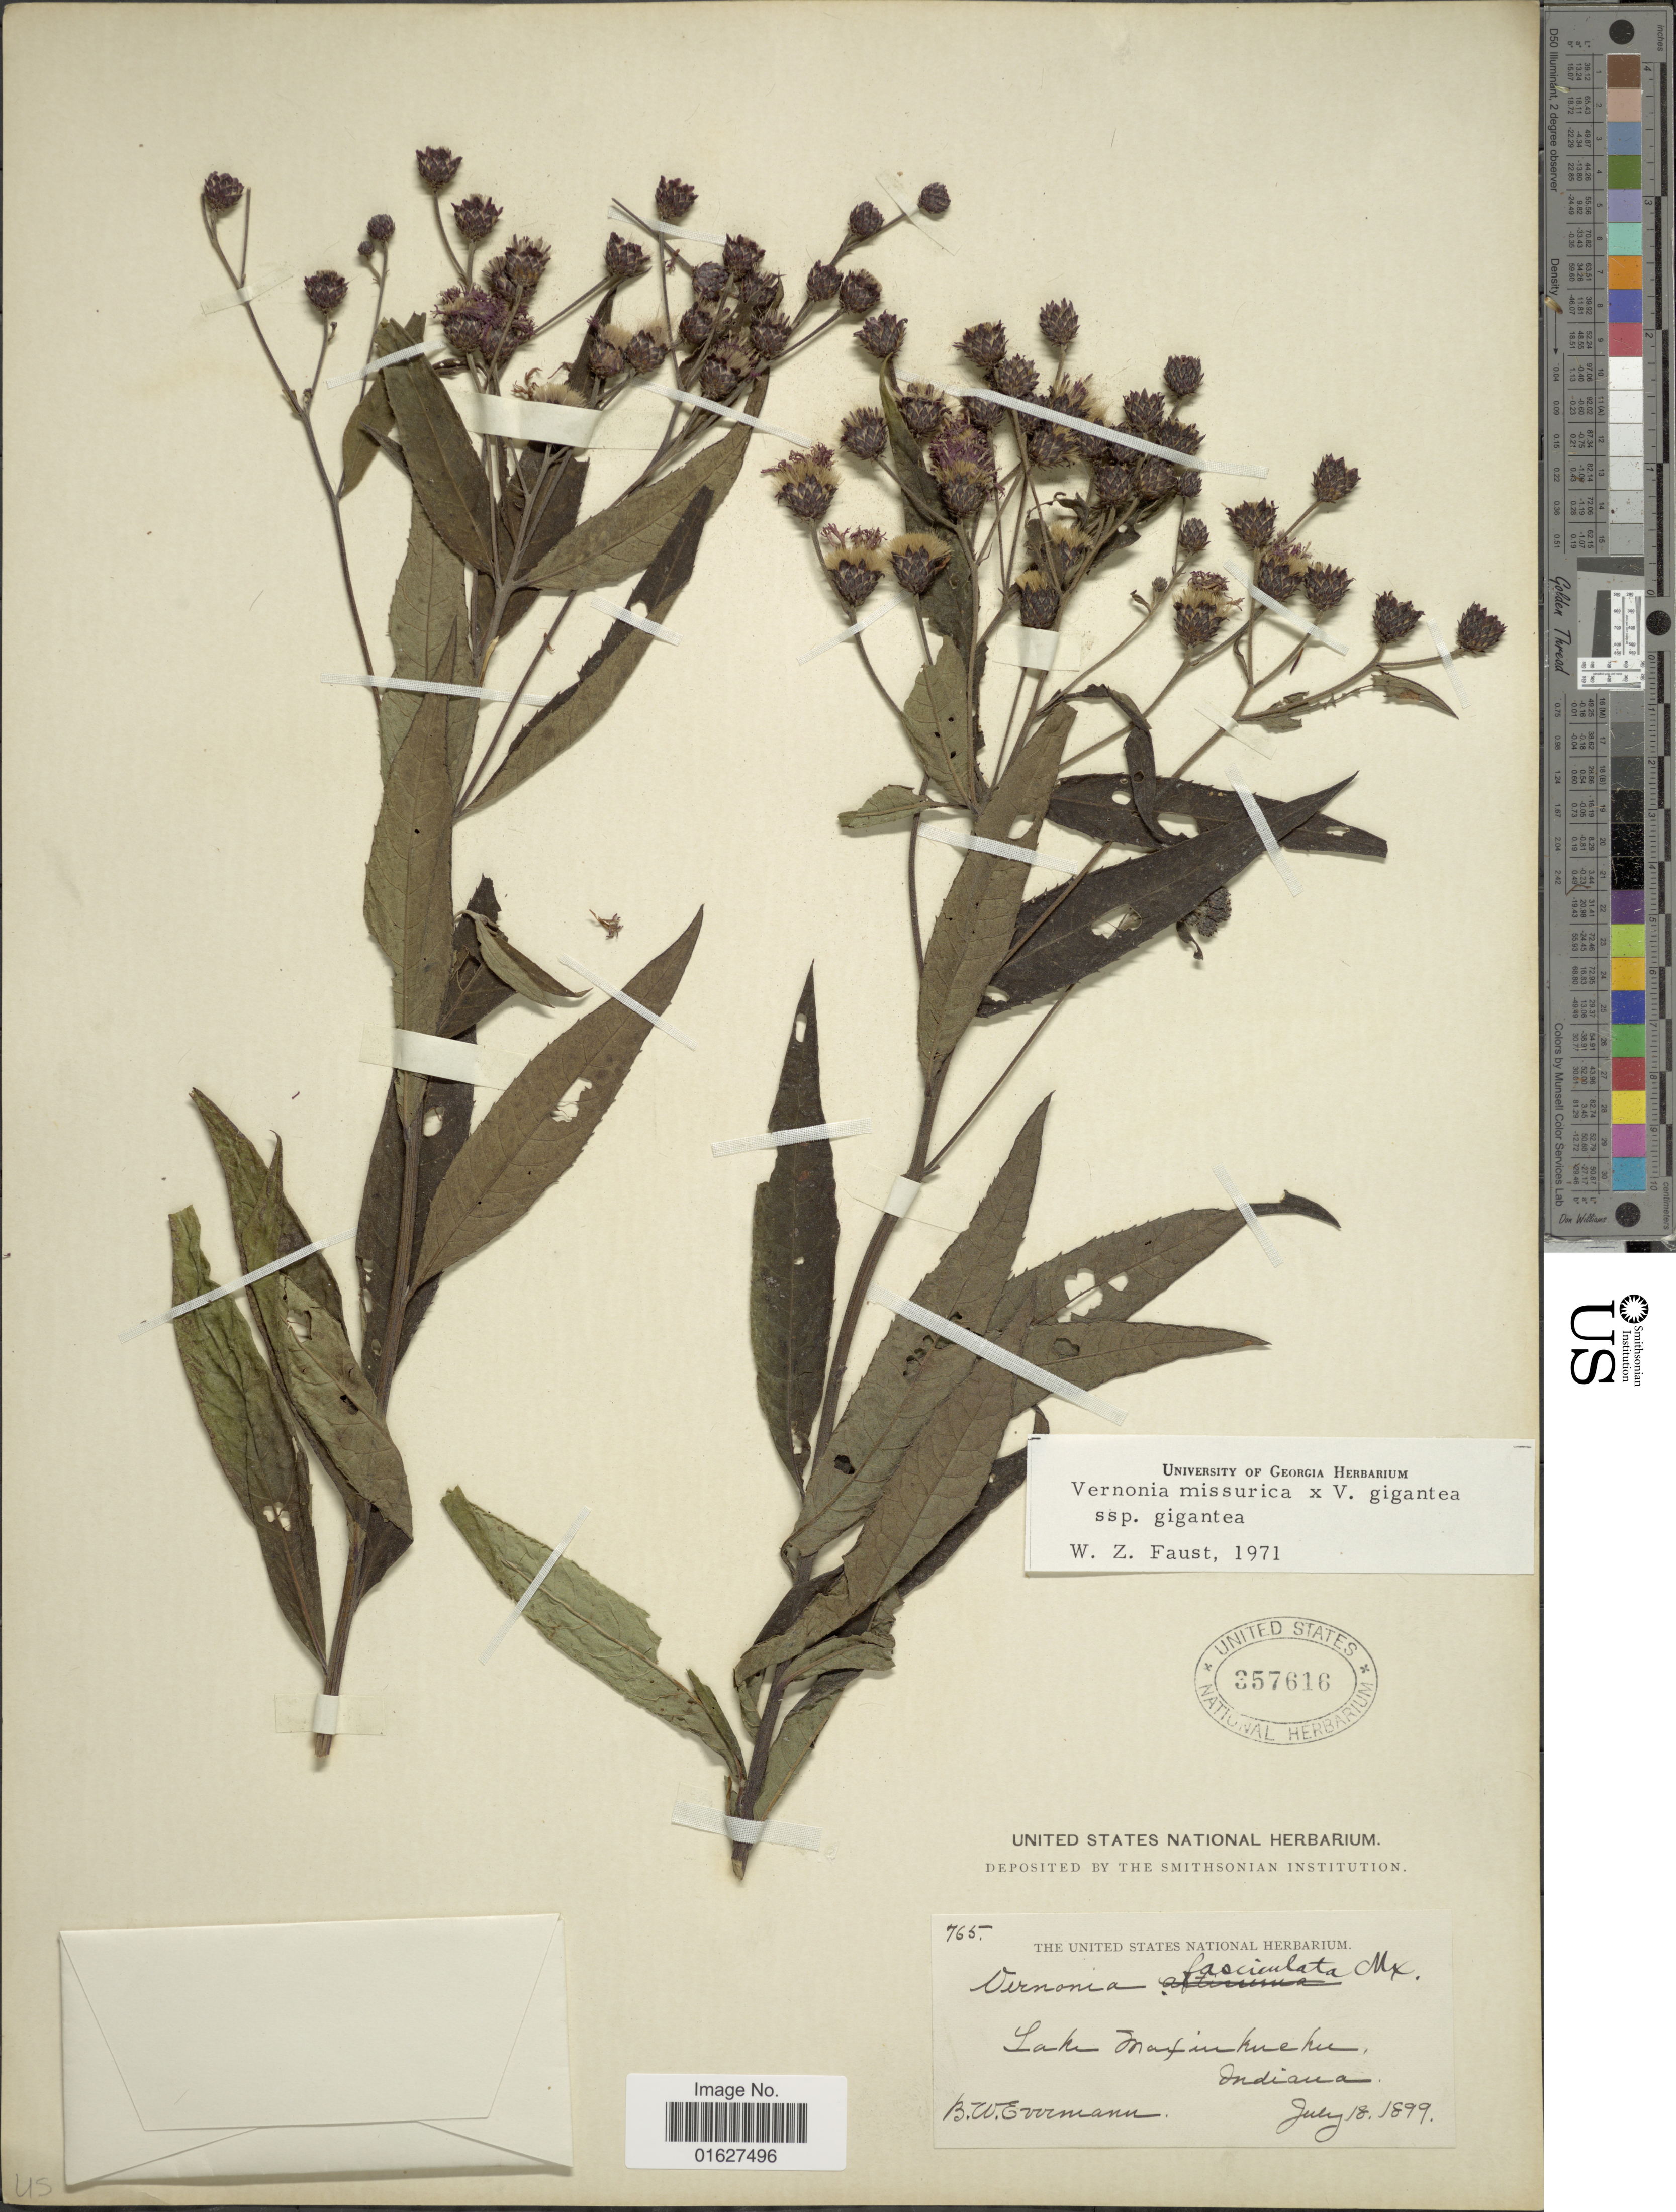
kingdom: Plantae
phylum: Tracheophyta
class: Magnoliopsida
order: Asterales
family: Asteraceae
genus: Vernonia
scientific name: Vernonia missurica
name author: Raf.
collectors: B. W. Evermann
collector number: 765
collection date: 1899-07-18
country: United States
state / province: Indiana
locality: Lake Maxinkuckee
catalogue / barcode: US 357616